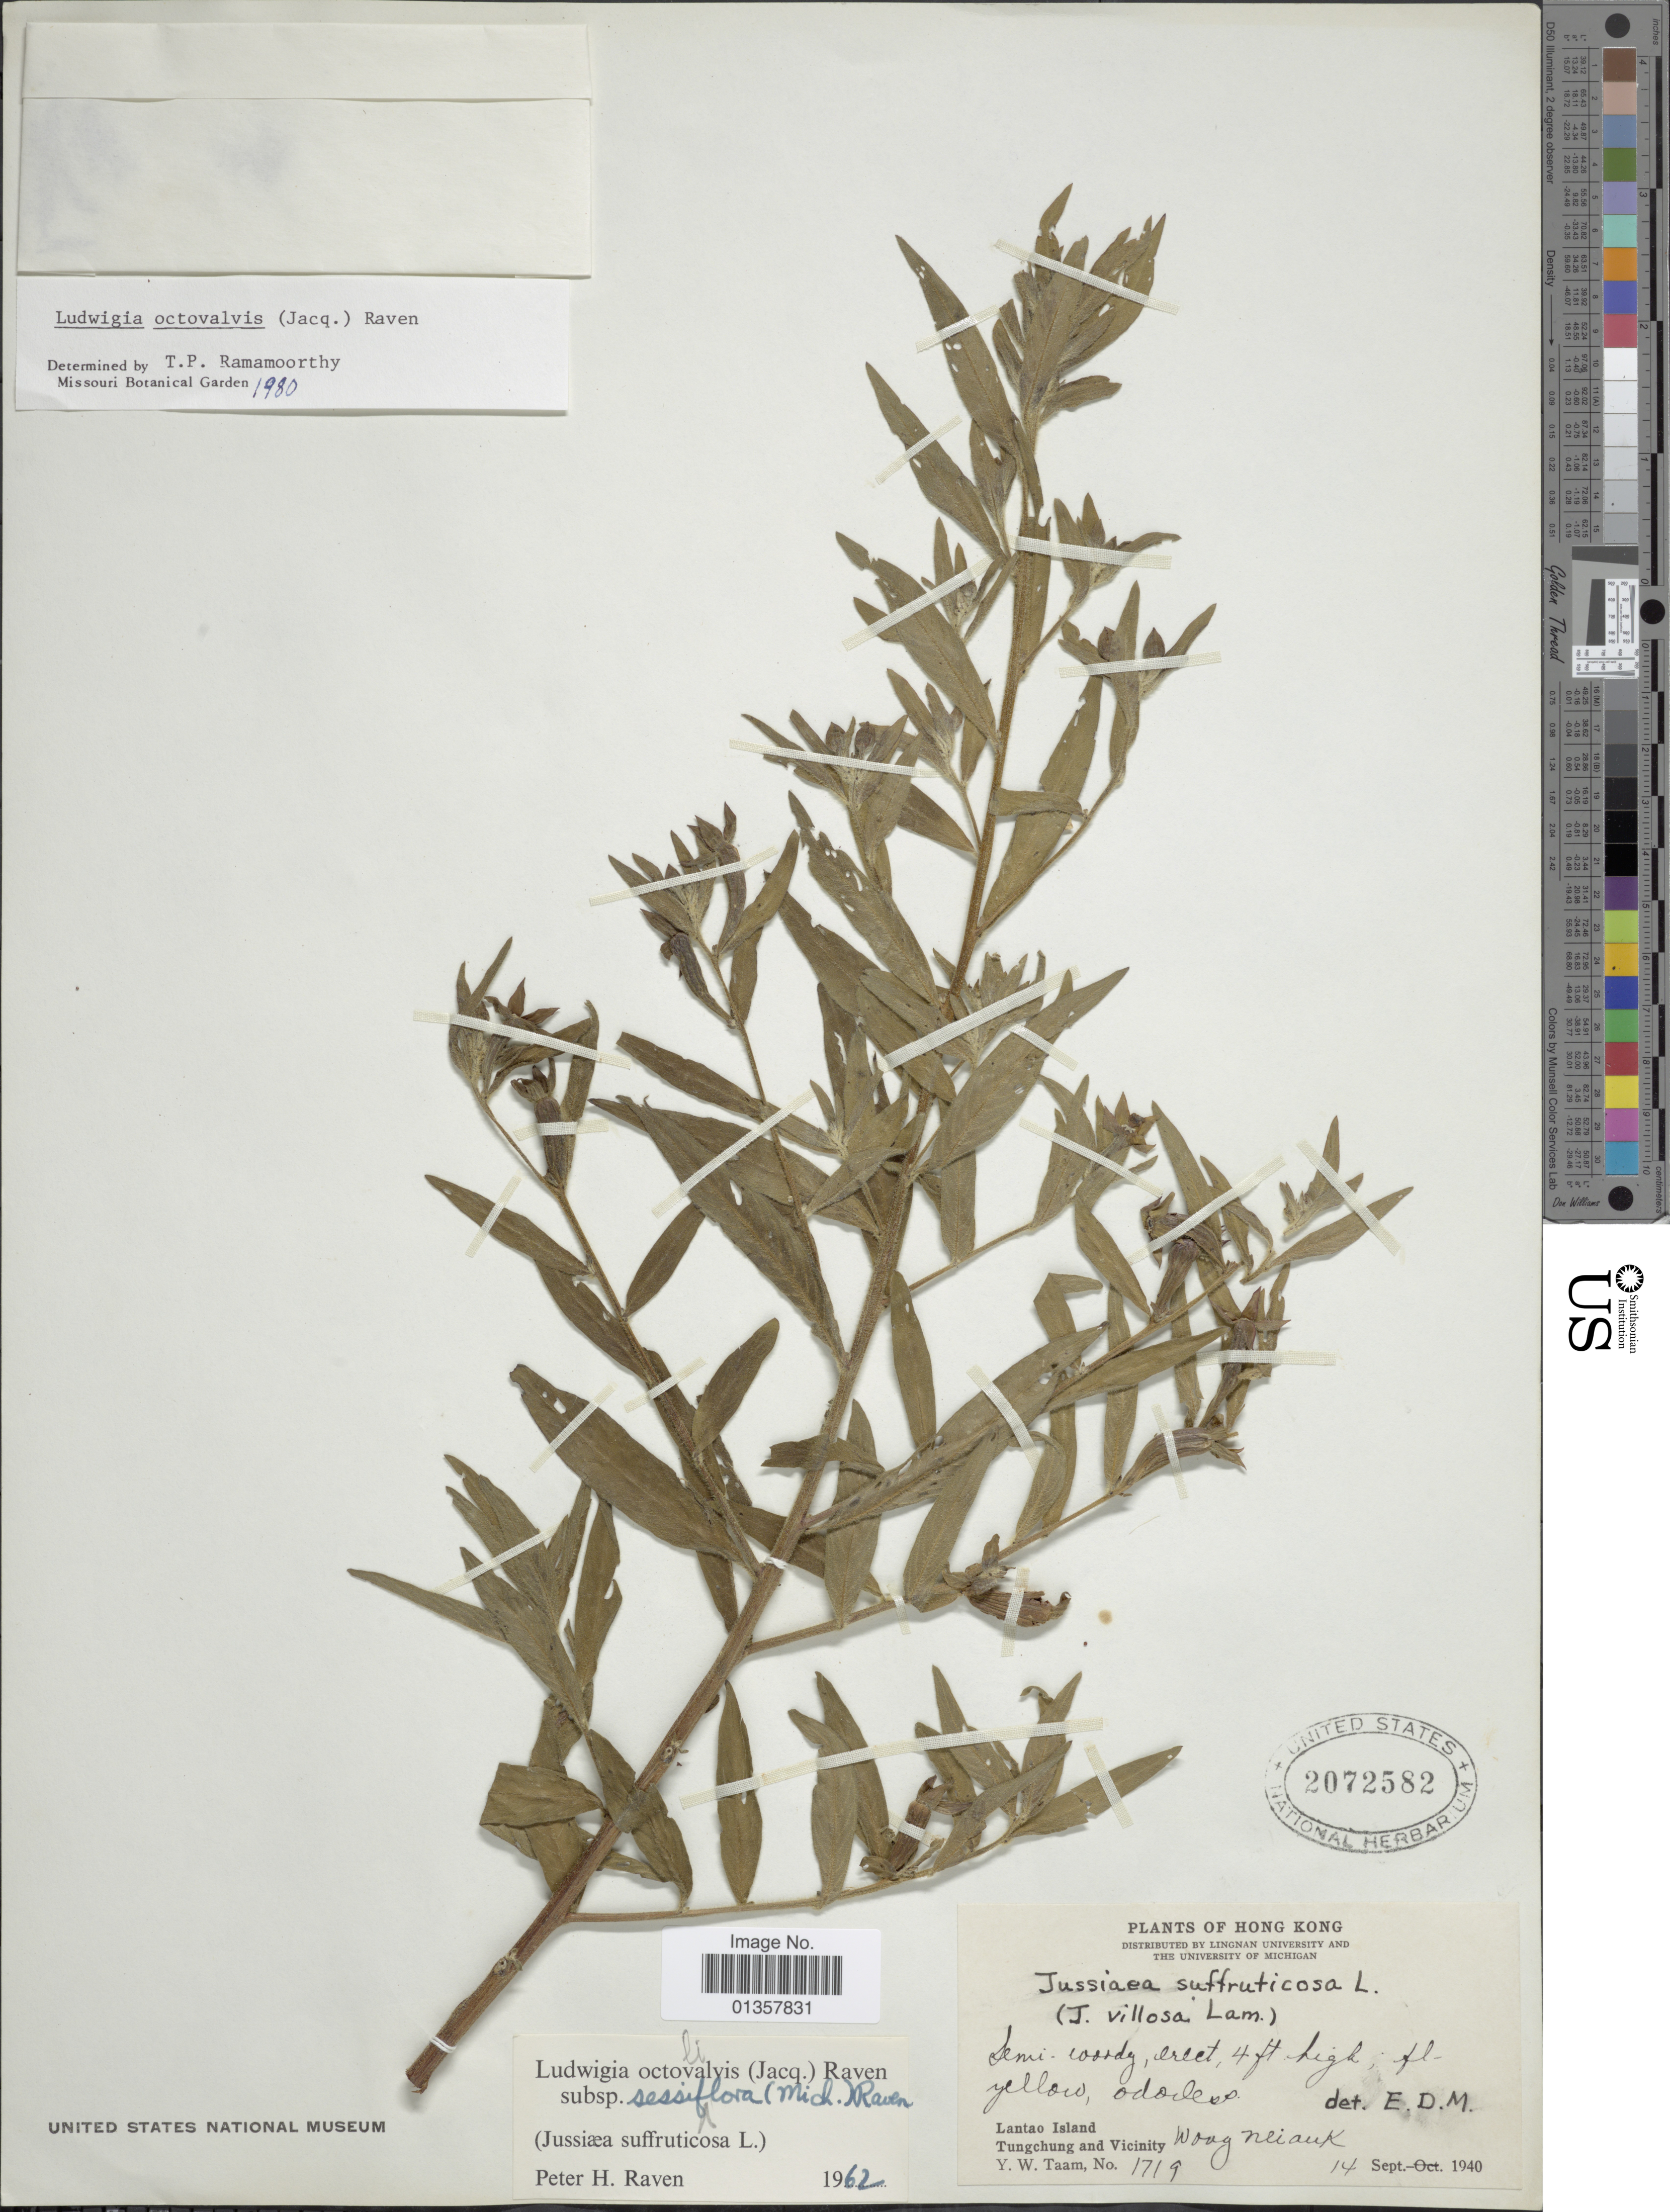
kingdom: Plantae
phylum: Tracheophyta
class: Magnoliopsida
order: Myrtales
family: Onagraceae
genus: Ludwigia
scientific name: Ludwigia octovalvis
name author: (Jacq.) P.H. Raven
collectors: Y. W. Taam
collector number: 1719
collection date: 1940-09-14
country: China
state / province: Hong Kong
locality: Lantao Island, Tungchung and Vicinity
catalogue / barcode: US 2072582